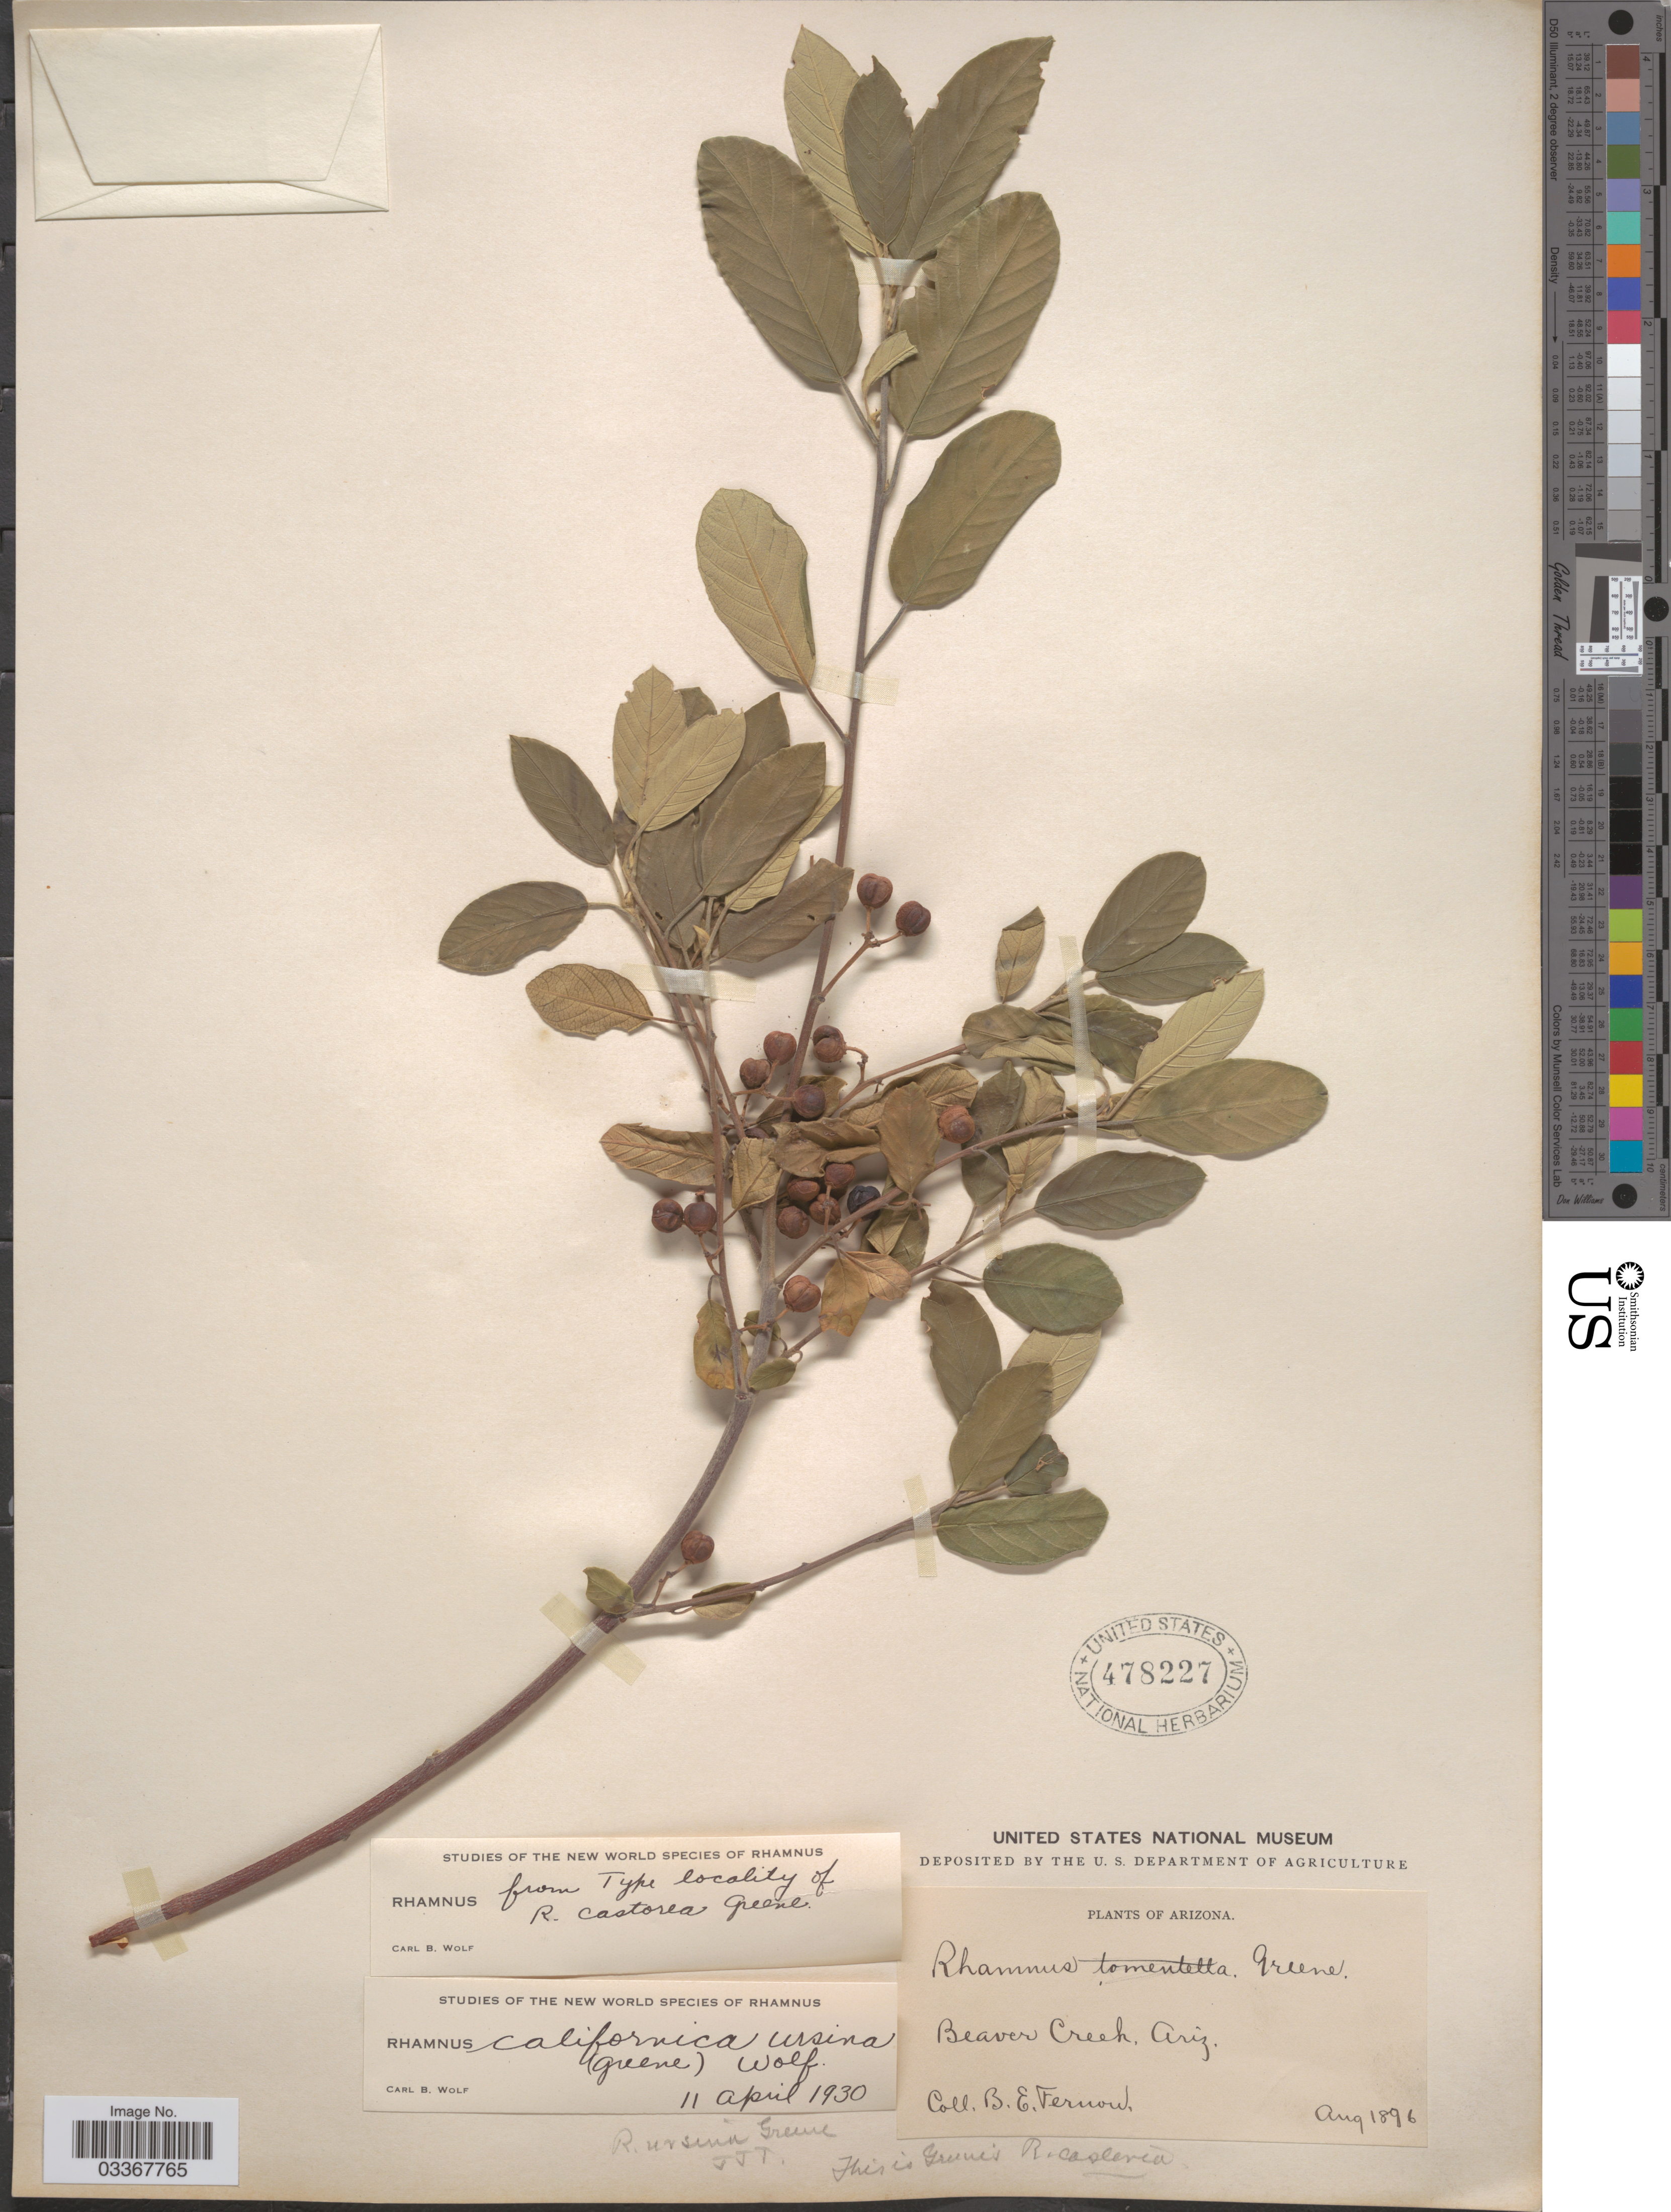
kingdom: Plantae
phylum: Tracheophyta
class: Magnoliopsida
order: Rosales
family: Rhamnaceae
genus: Frangula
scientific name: Frangula californica subsp. ursina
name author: (Greene) Kartesz & Gandhi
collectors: B. Fernow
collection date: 1896-08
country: United States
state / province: Arizona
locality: Beaver Creek.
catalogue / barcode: US 478227